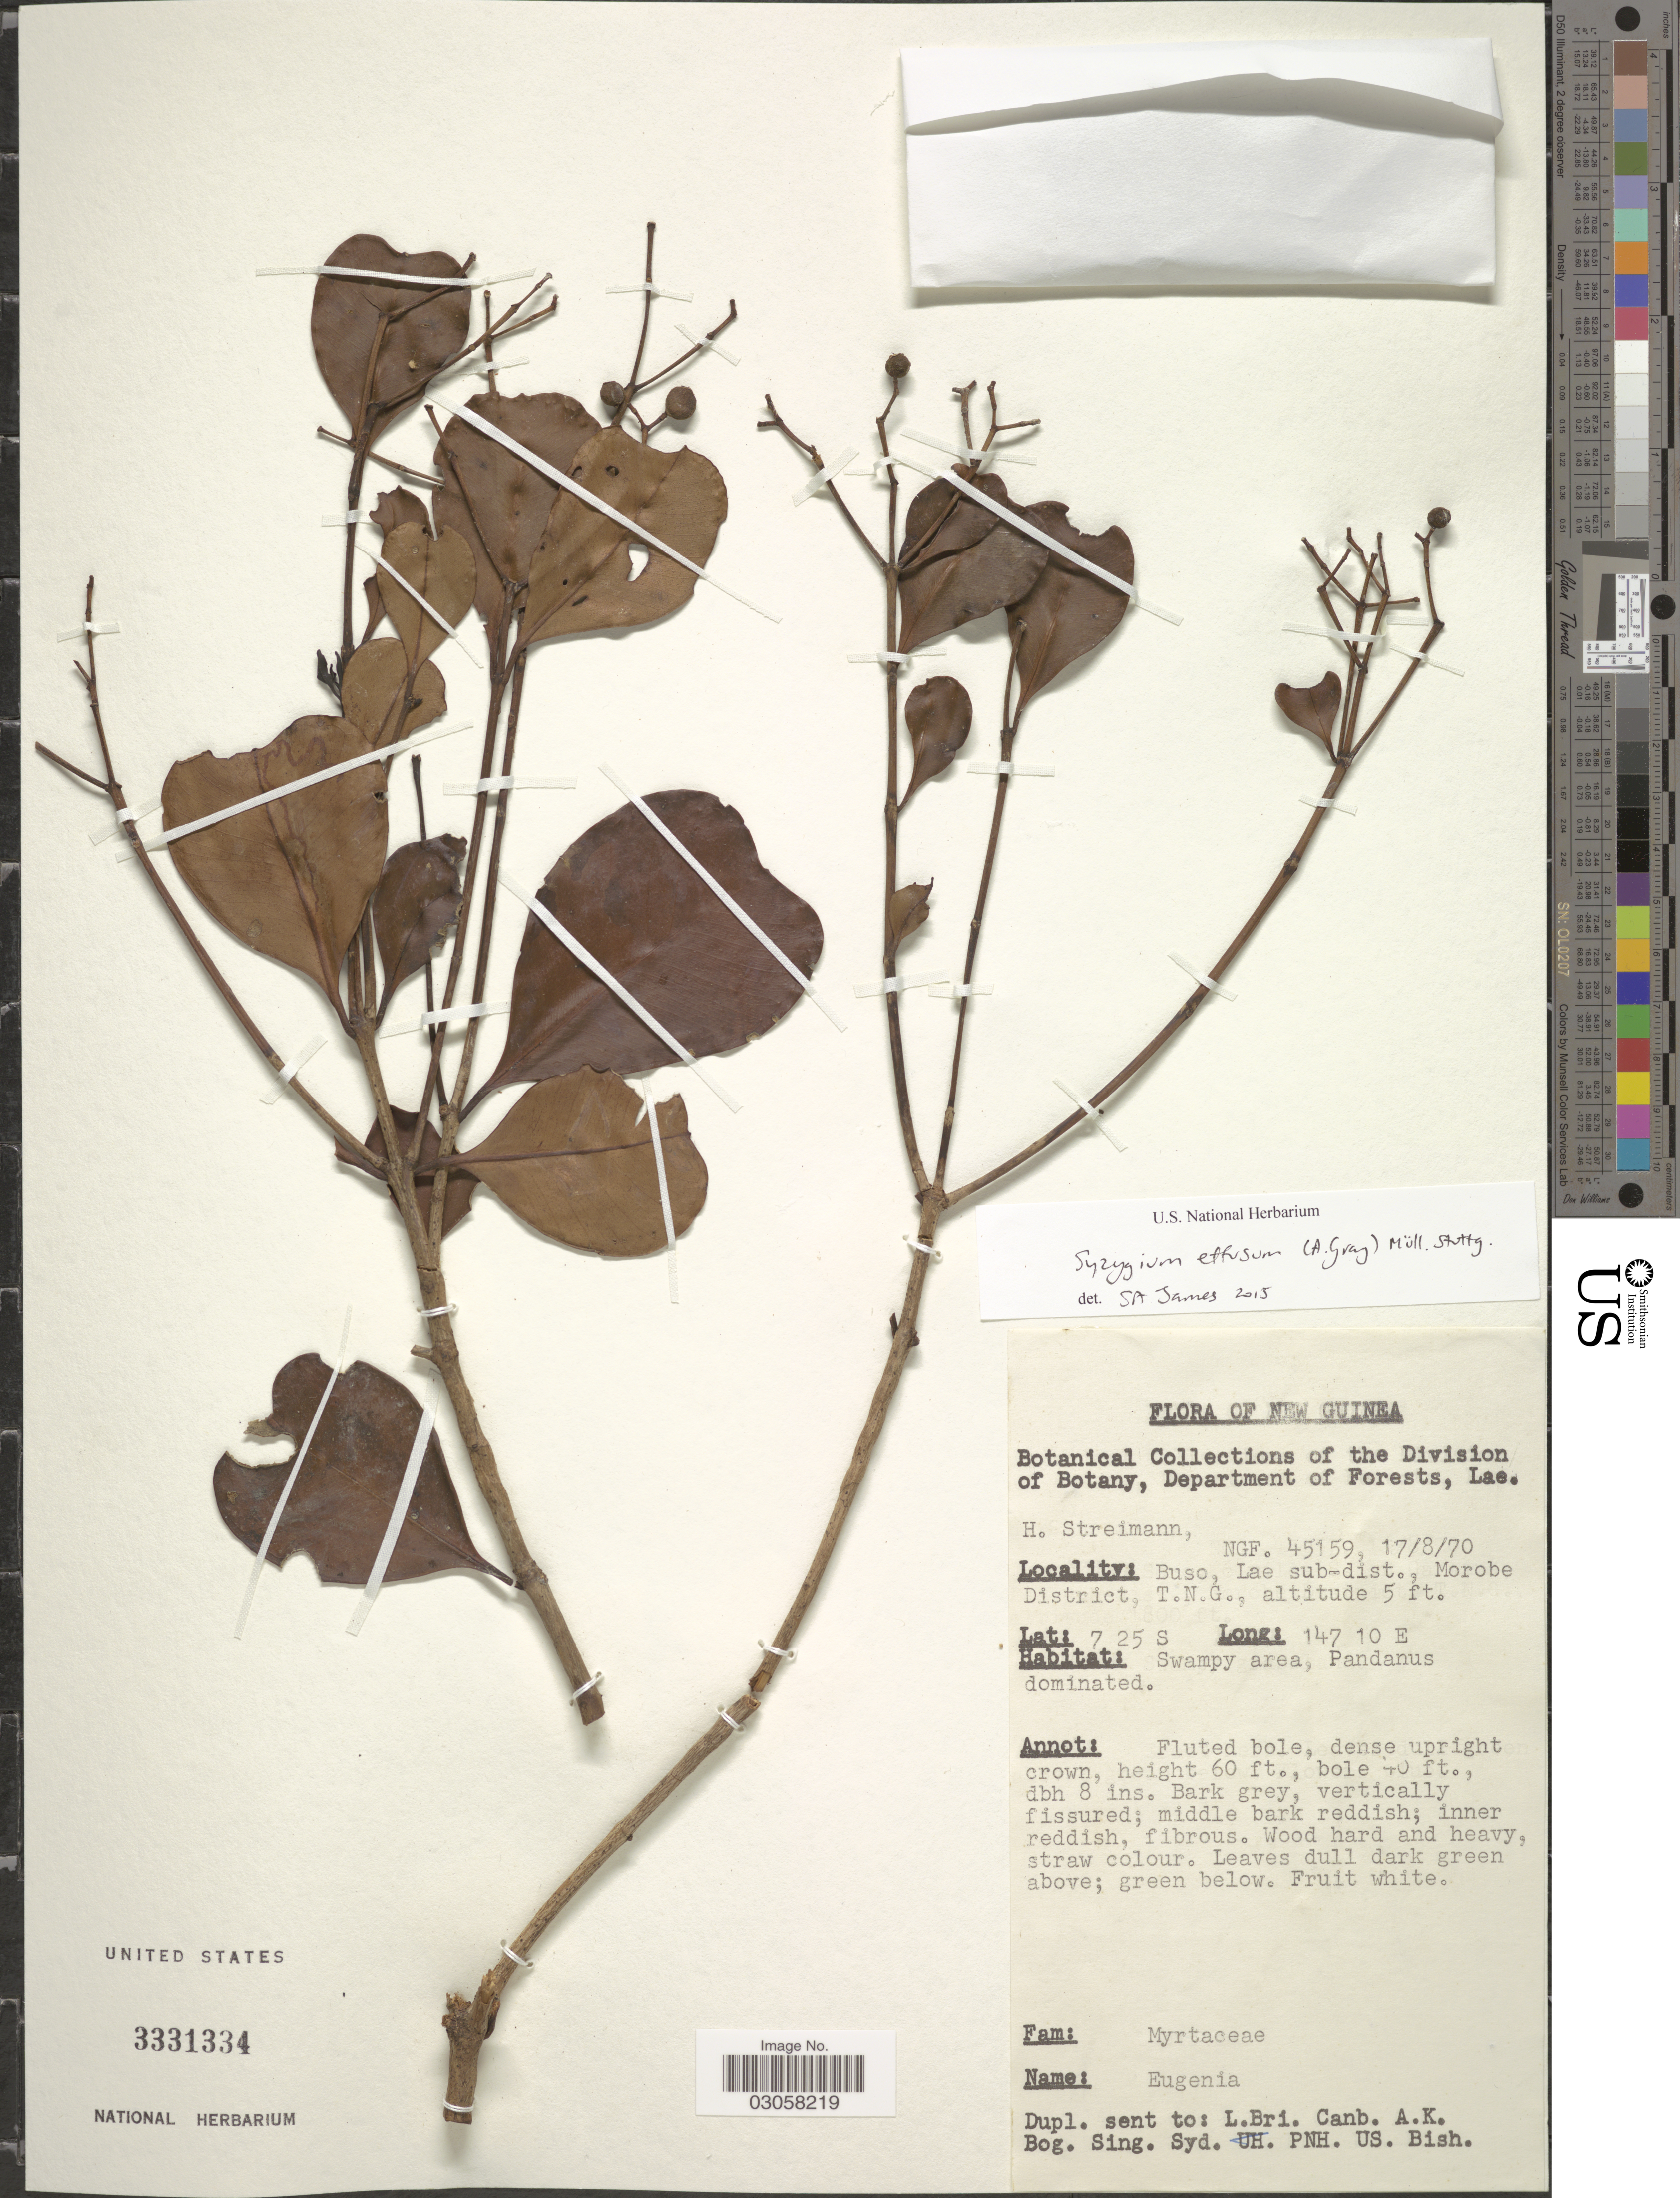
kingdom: Plantae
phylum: Tracheophyta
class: Magnoliopsida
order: Myrtales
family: Myrtaceae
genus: Syzygium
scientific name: Syzygium effusum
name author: (A. Gray) K. Müller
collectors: H. Streimann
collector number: NGF 45159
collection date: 1970-08-17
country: Papua New Guinea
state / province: Morobe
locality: New Guinea. Buso, Lae sub-dist., Morobe District, T. N. G.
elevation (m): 2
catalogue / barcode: US 3331334